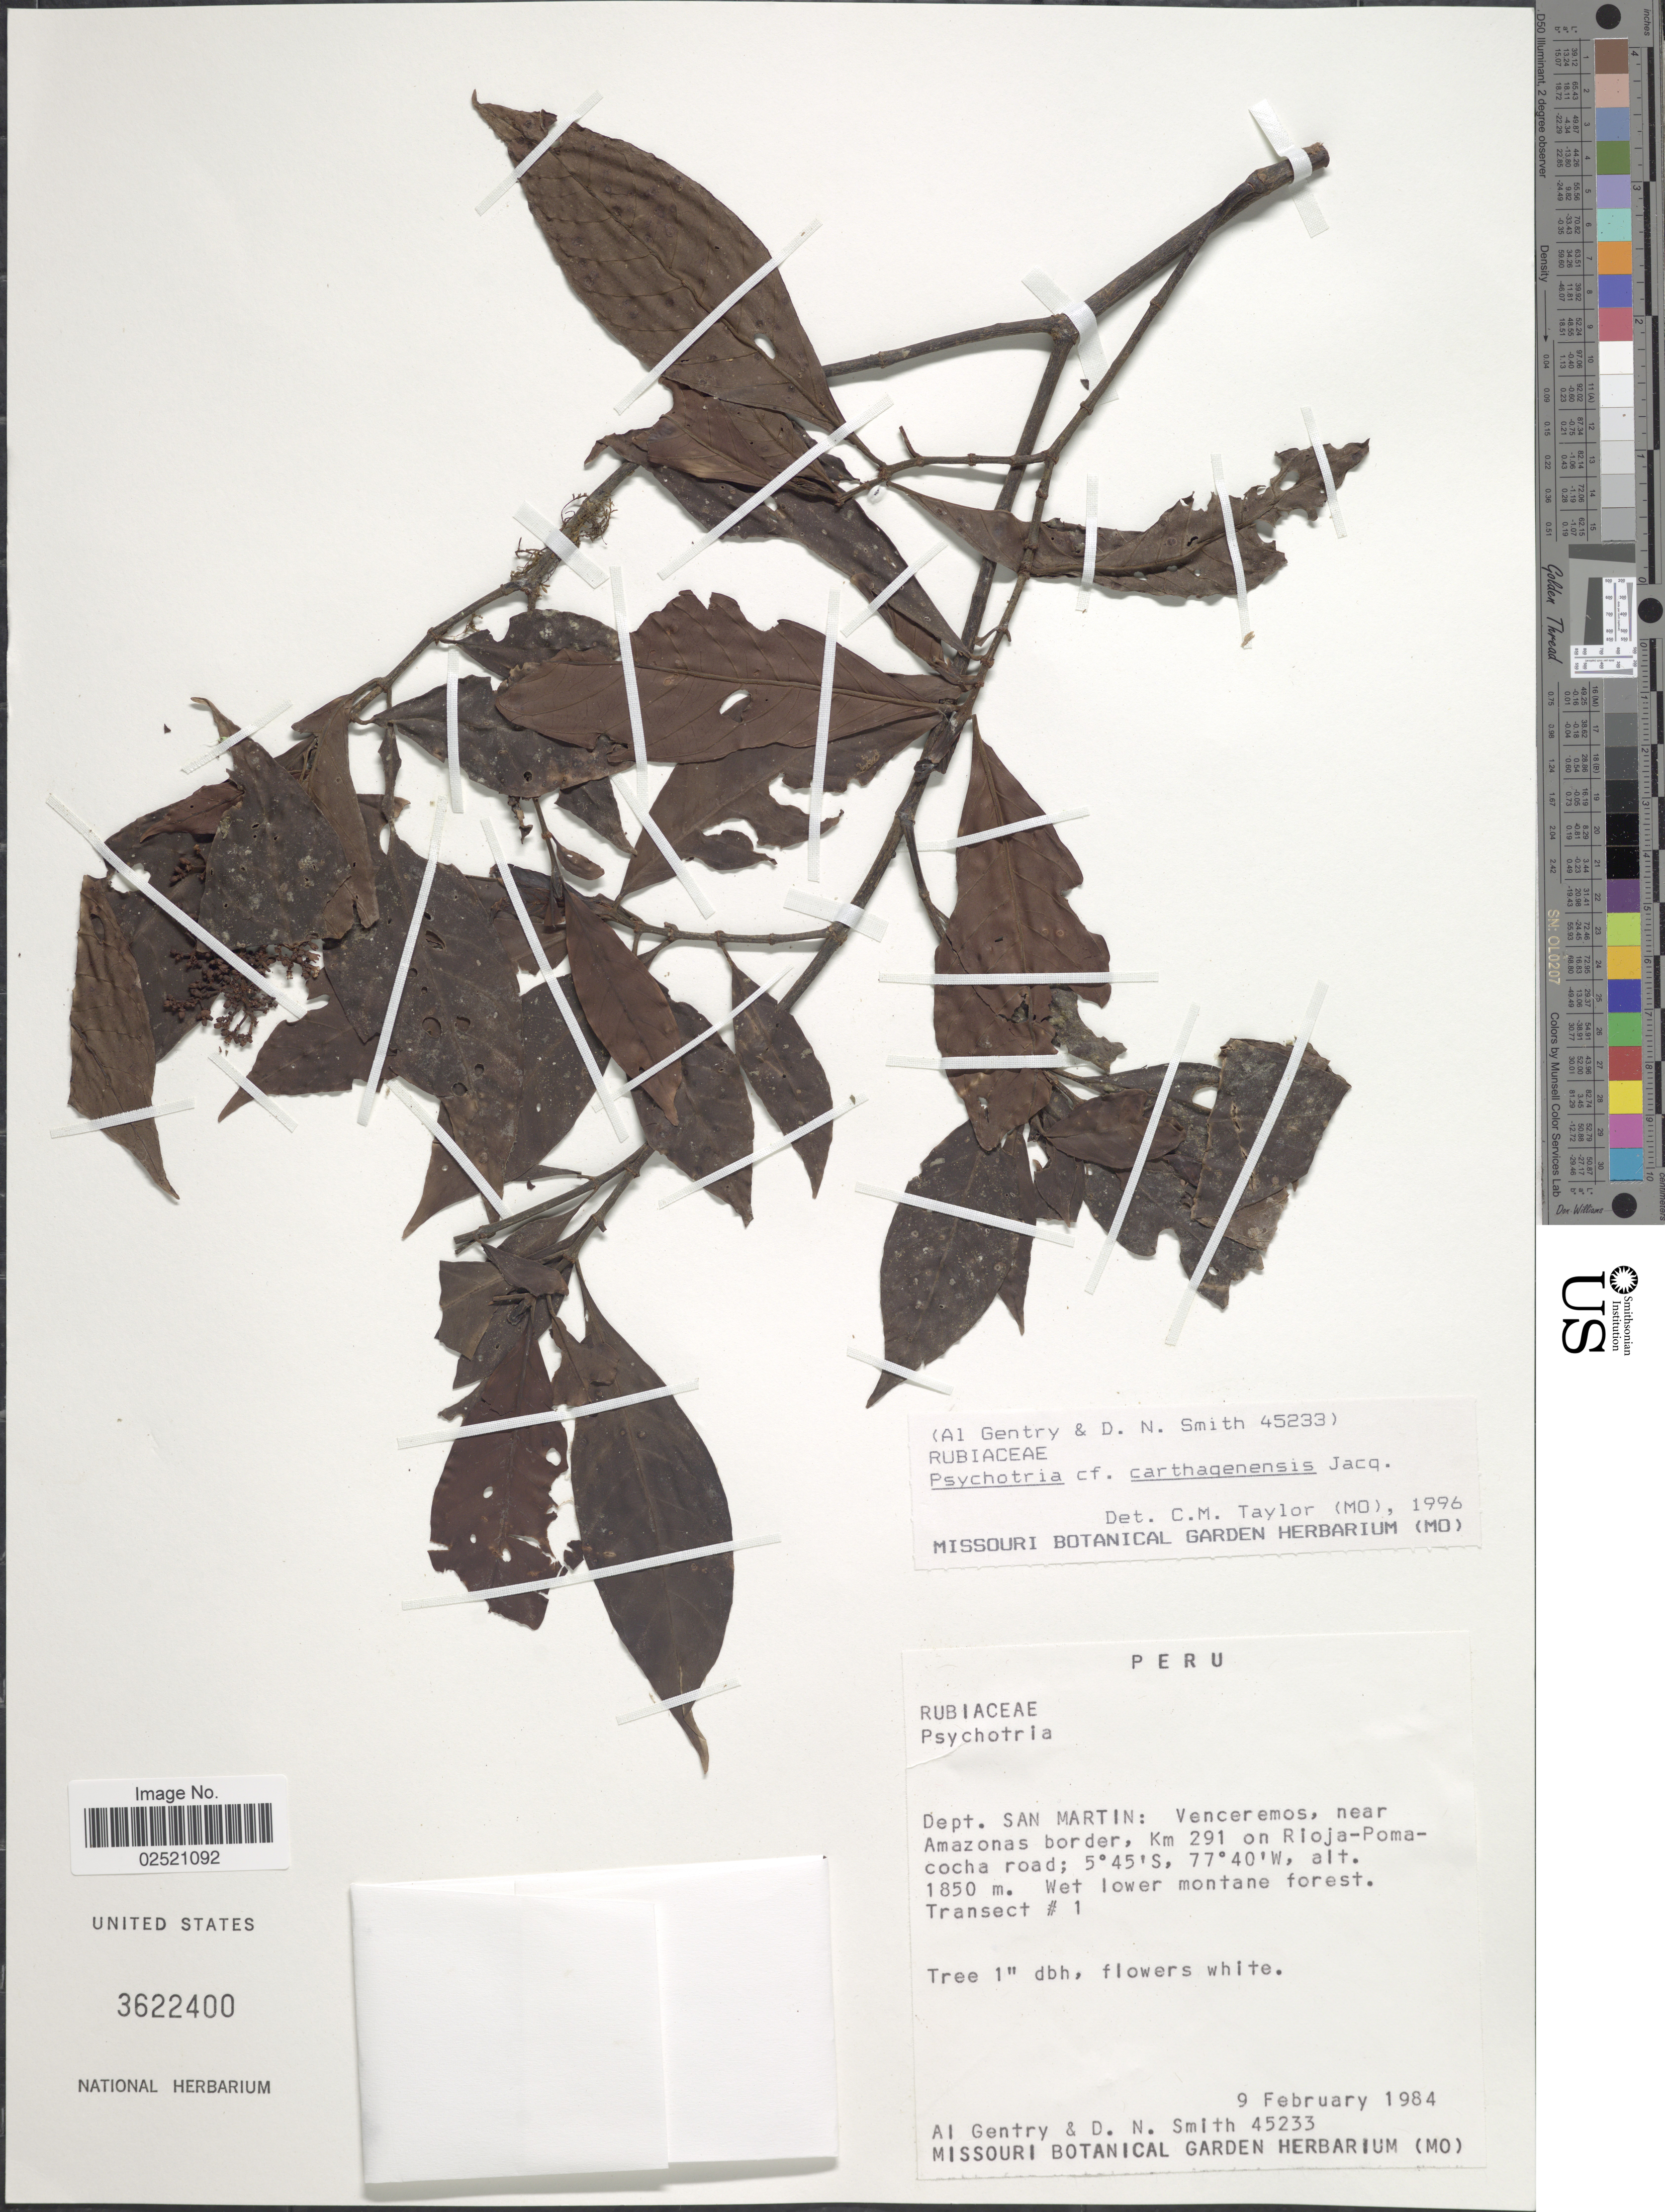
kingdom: Plantae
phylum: Tracheophyta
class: Magnoliopsida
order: Gentianales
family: Rubiaceae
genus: Psychotria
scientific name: Psychotria carthagenensis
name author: Jacq.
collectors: A. H. Gentry & D. Smith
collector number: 45233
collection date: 1984-02-09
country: Peru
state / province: San Martín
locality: Venceremos, near Amazonas border, Km 291 km on Rioja-Pomacocha road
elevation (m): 1850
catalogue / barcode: US 3622400